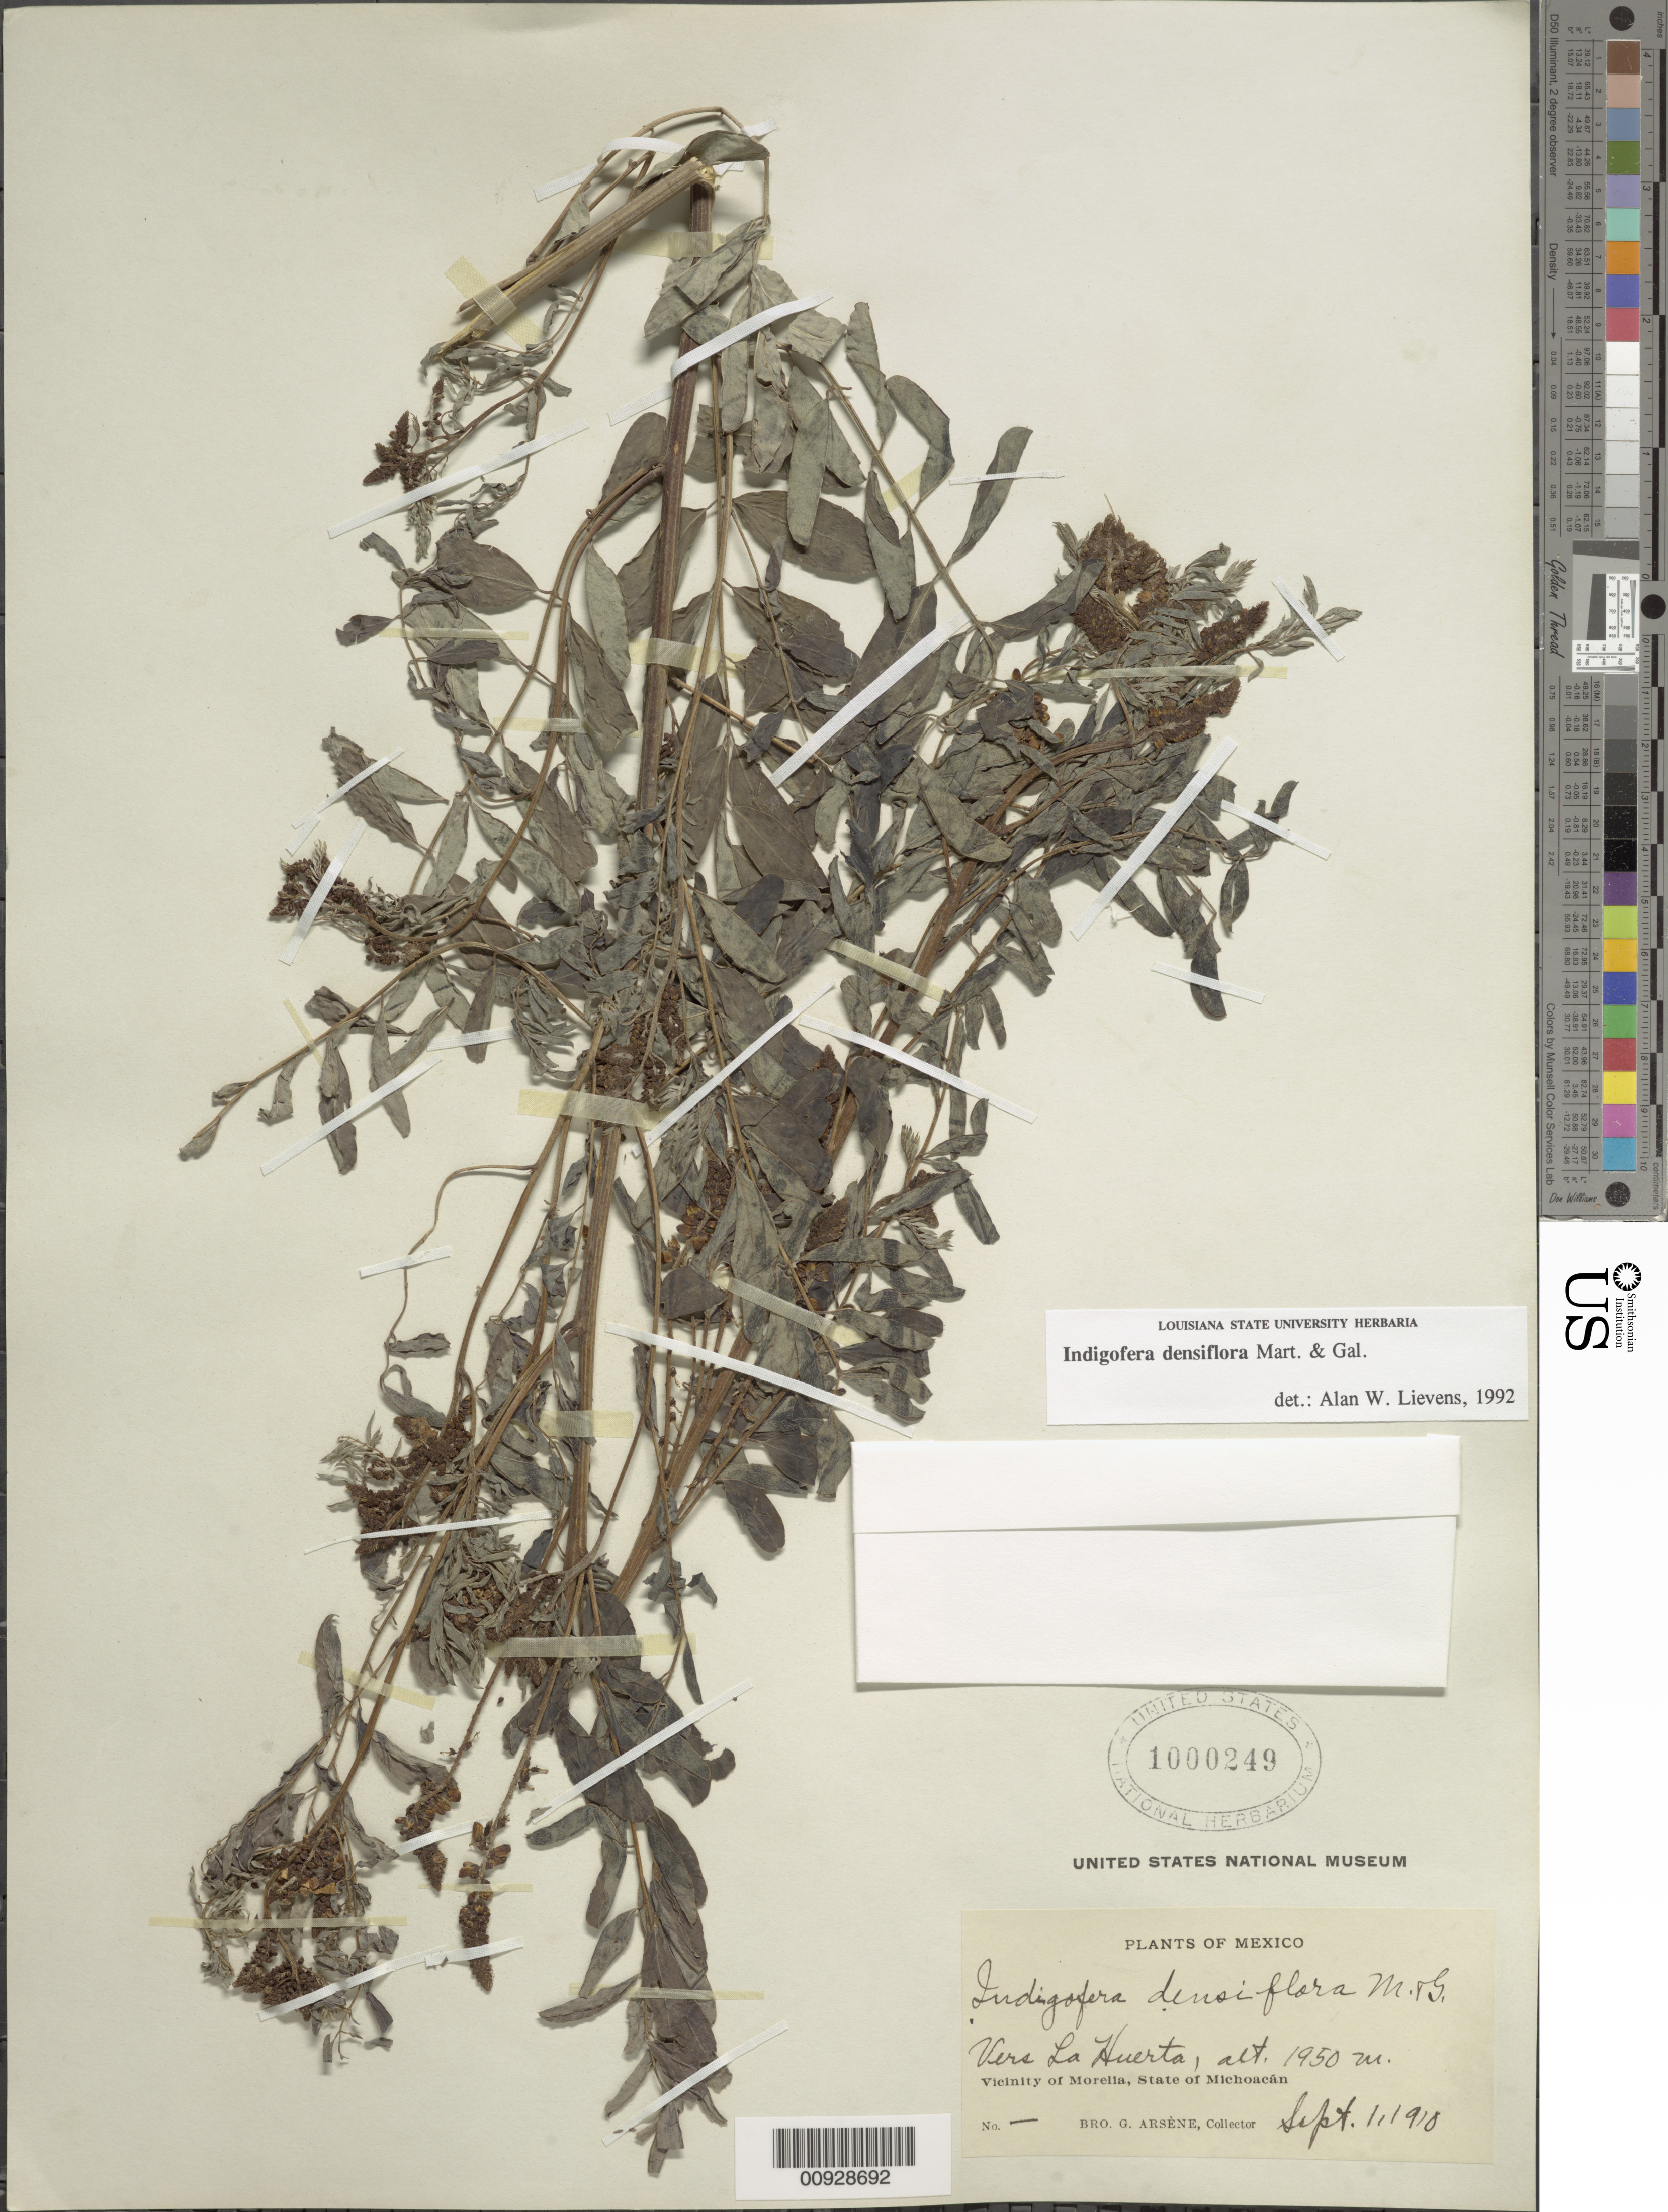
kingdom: Plantae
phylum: Tracheophyta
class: Magnoliopsida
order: Fabales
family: Fabaceae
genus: Indigofera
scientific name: Indigofera densiflora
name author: M. Martens & Galeotti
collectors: Bro. G. Arsène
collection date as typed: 01 Sep 1910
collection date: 1910-09-01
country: Mexico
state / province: Michoacán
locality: Vers La Huerta. Vicinity of Morelia.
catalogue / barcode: US 1000249